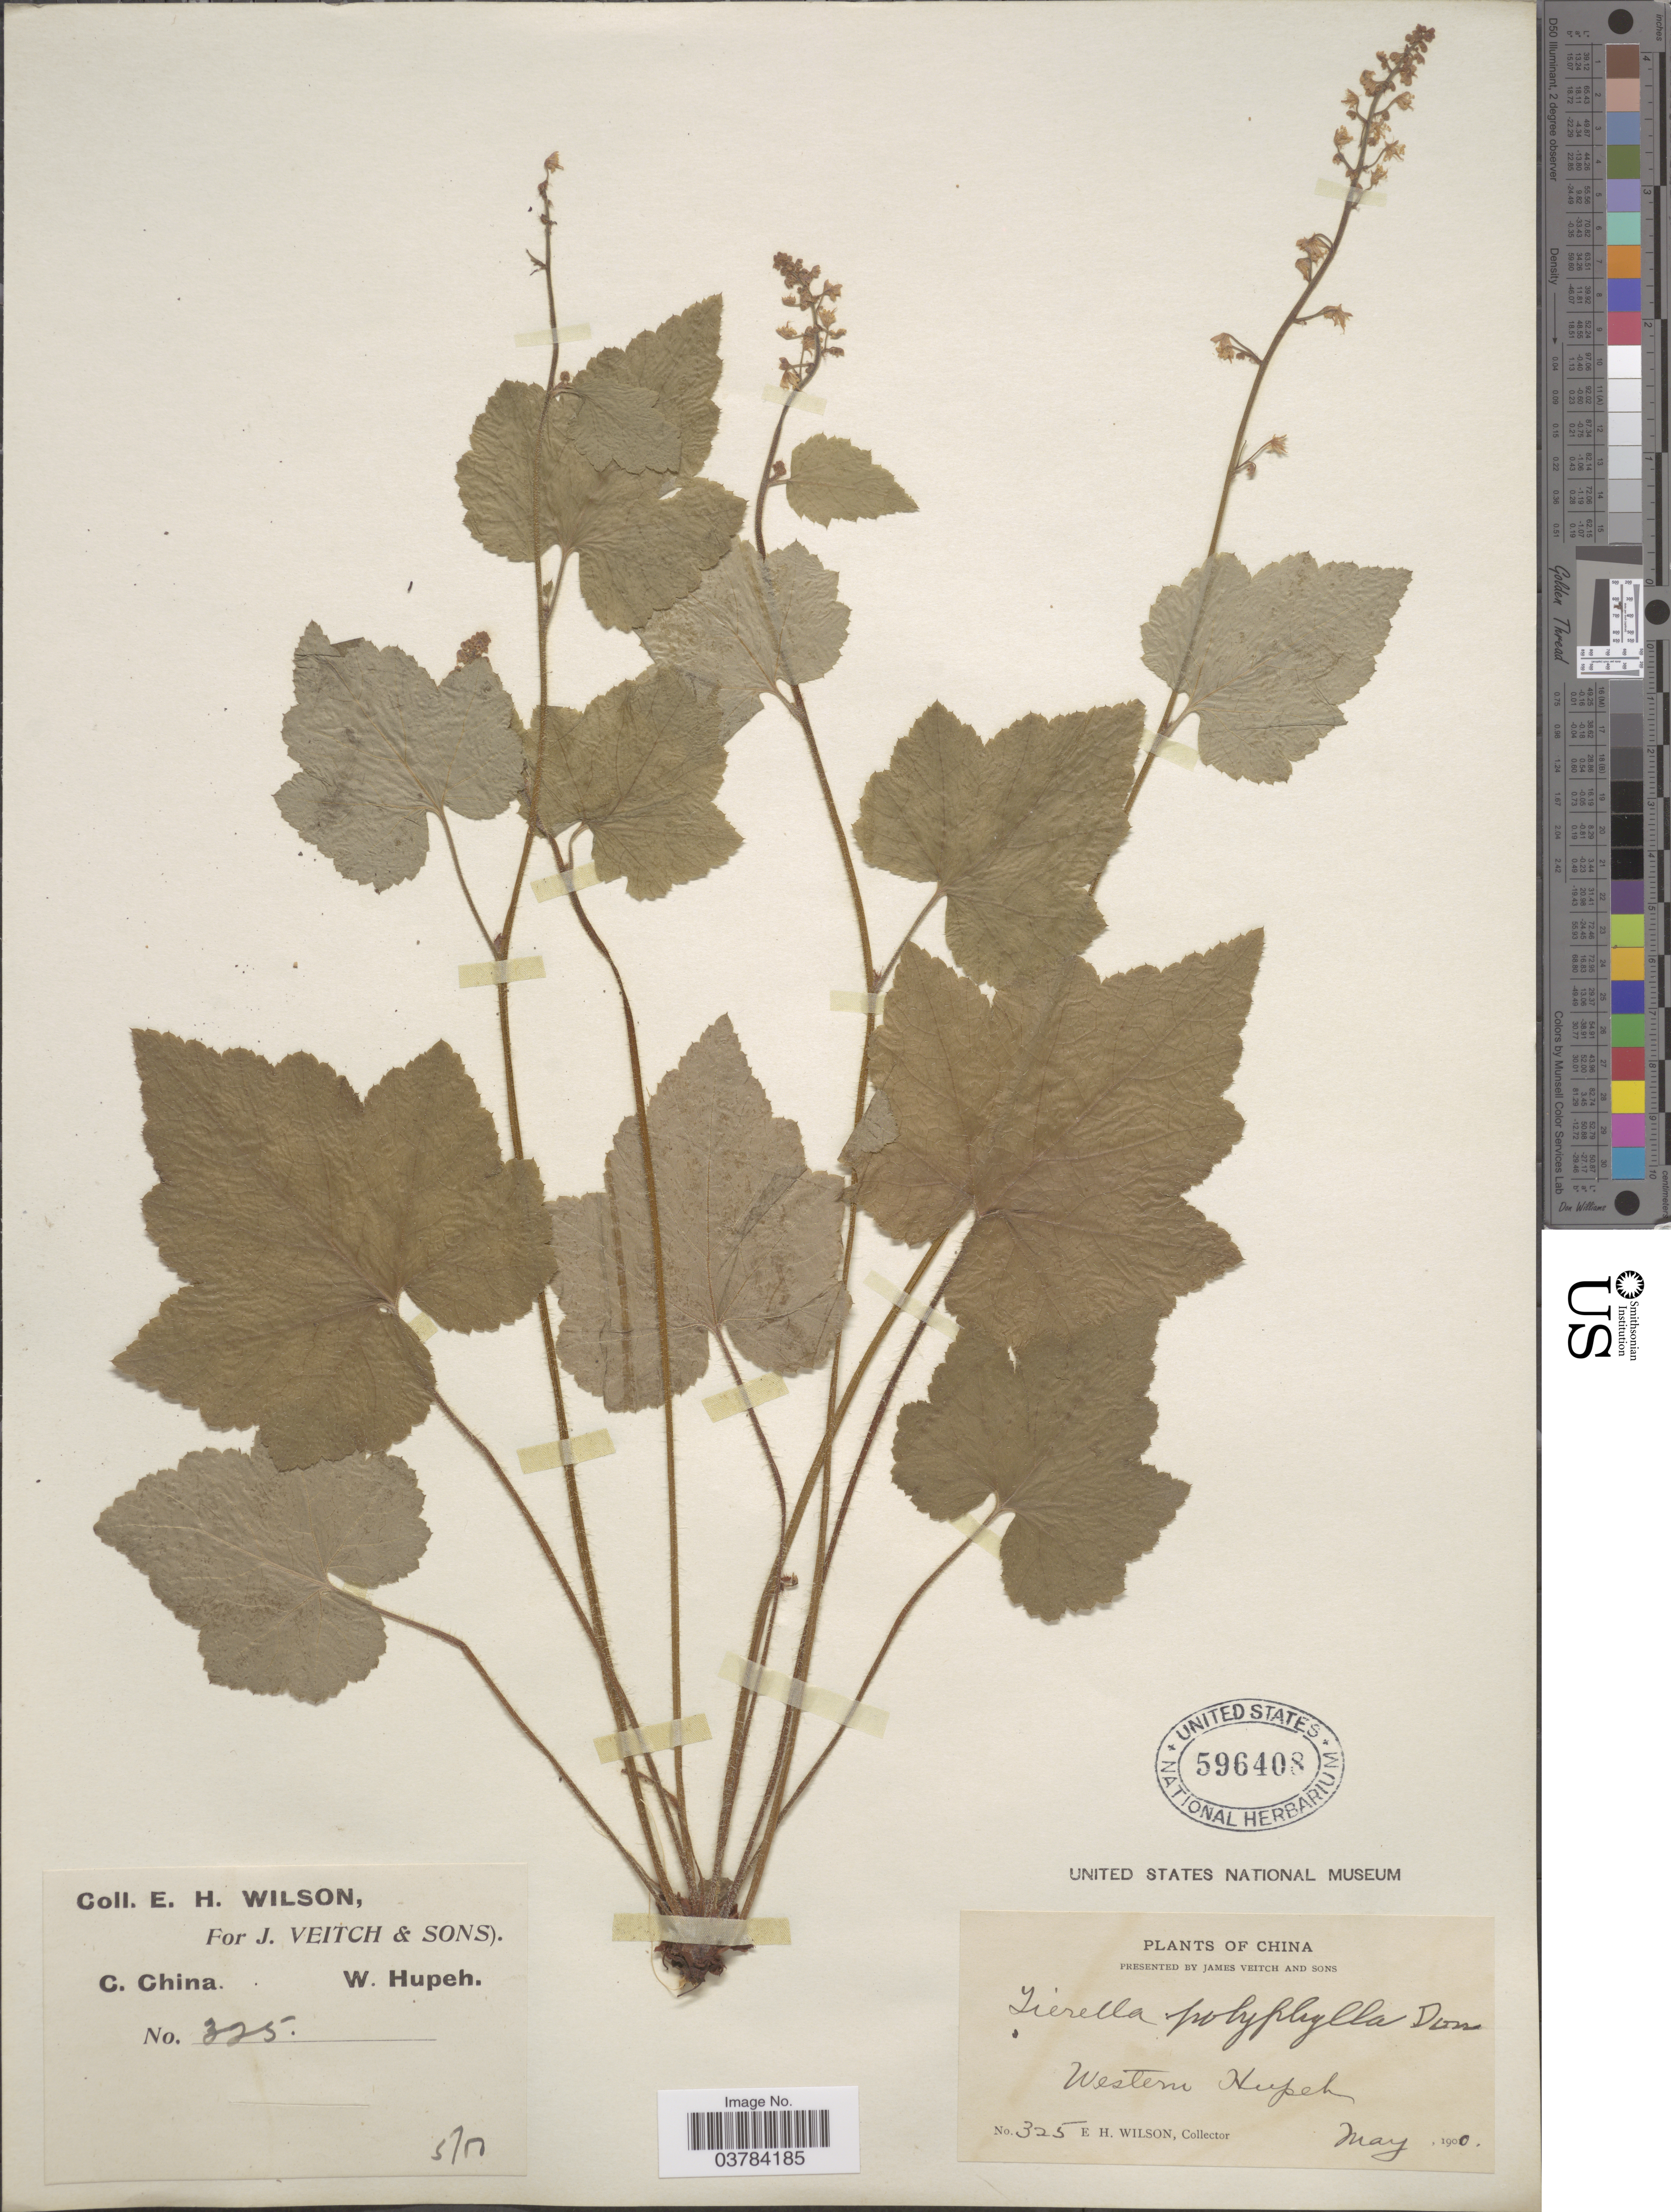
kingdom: Plantae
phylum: Tracheophyta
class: Magnoliopsida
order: Saxifragales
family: Saxifragaceae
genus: Tiarella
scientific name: Tiarella polyphylla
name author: D. Don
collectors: E. Wilson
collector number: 325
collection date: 1900-05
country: China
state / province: Hubei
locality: Western Hupeh.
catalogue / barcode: US 596408